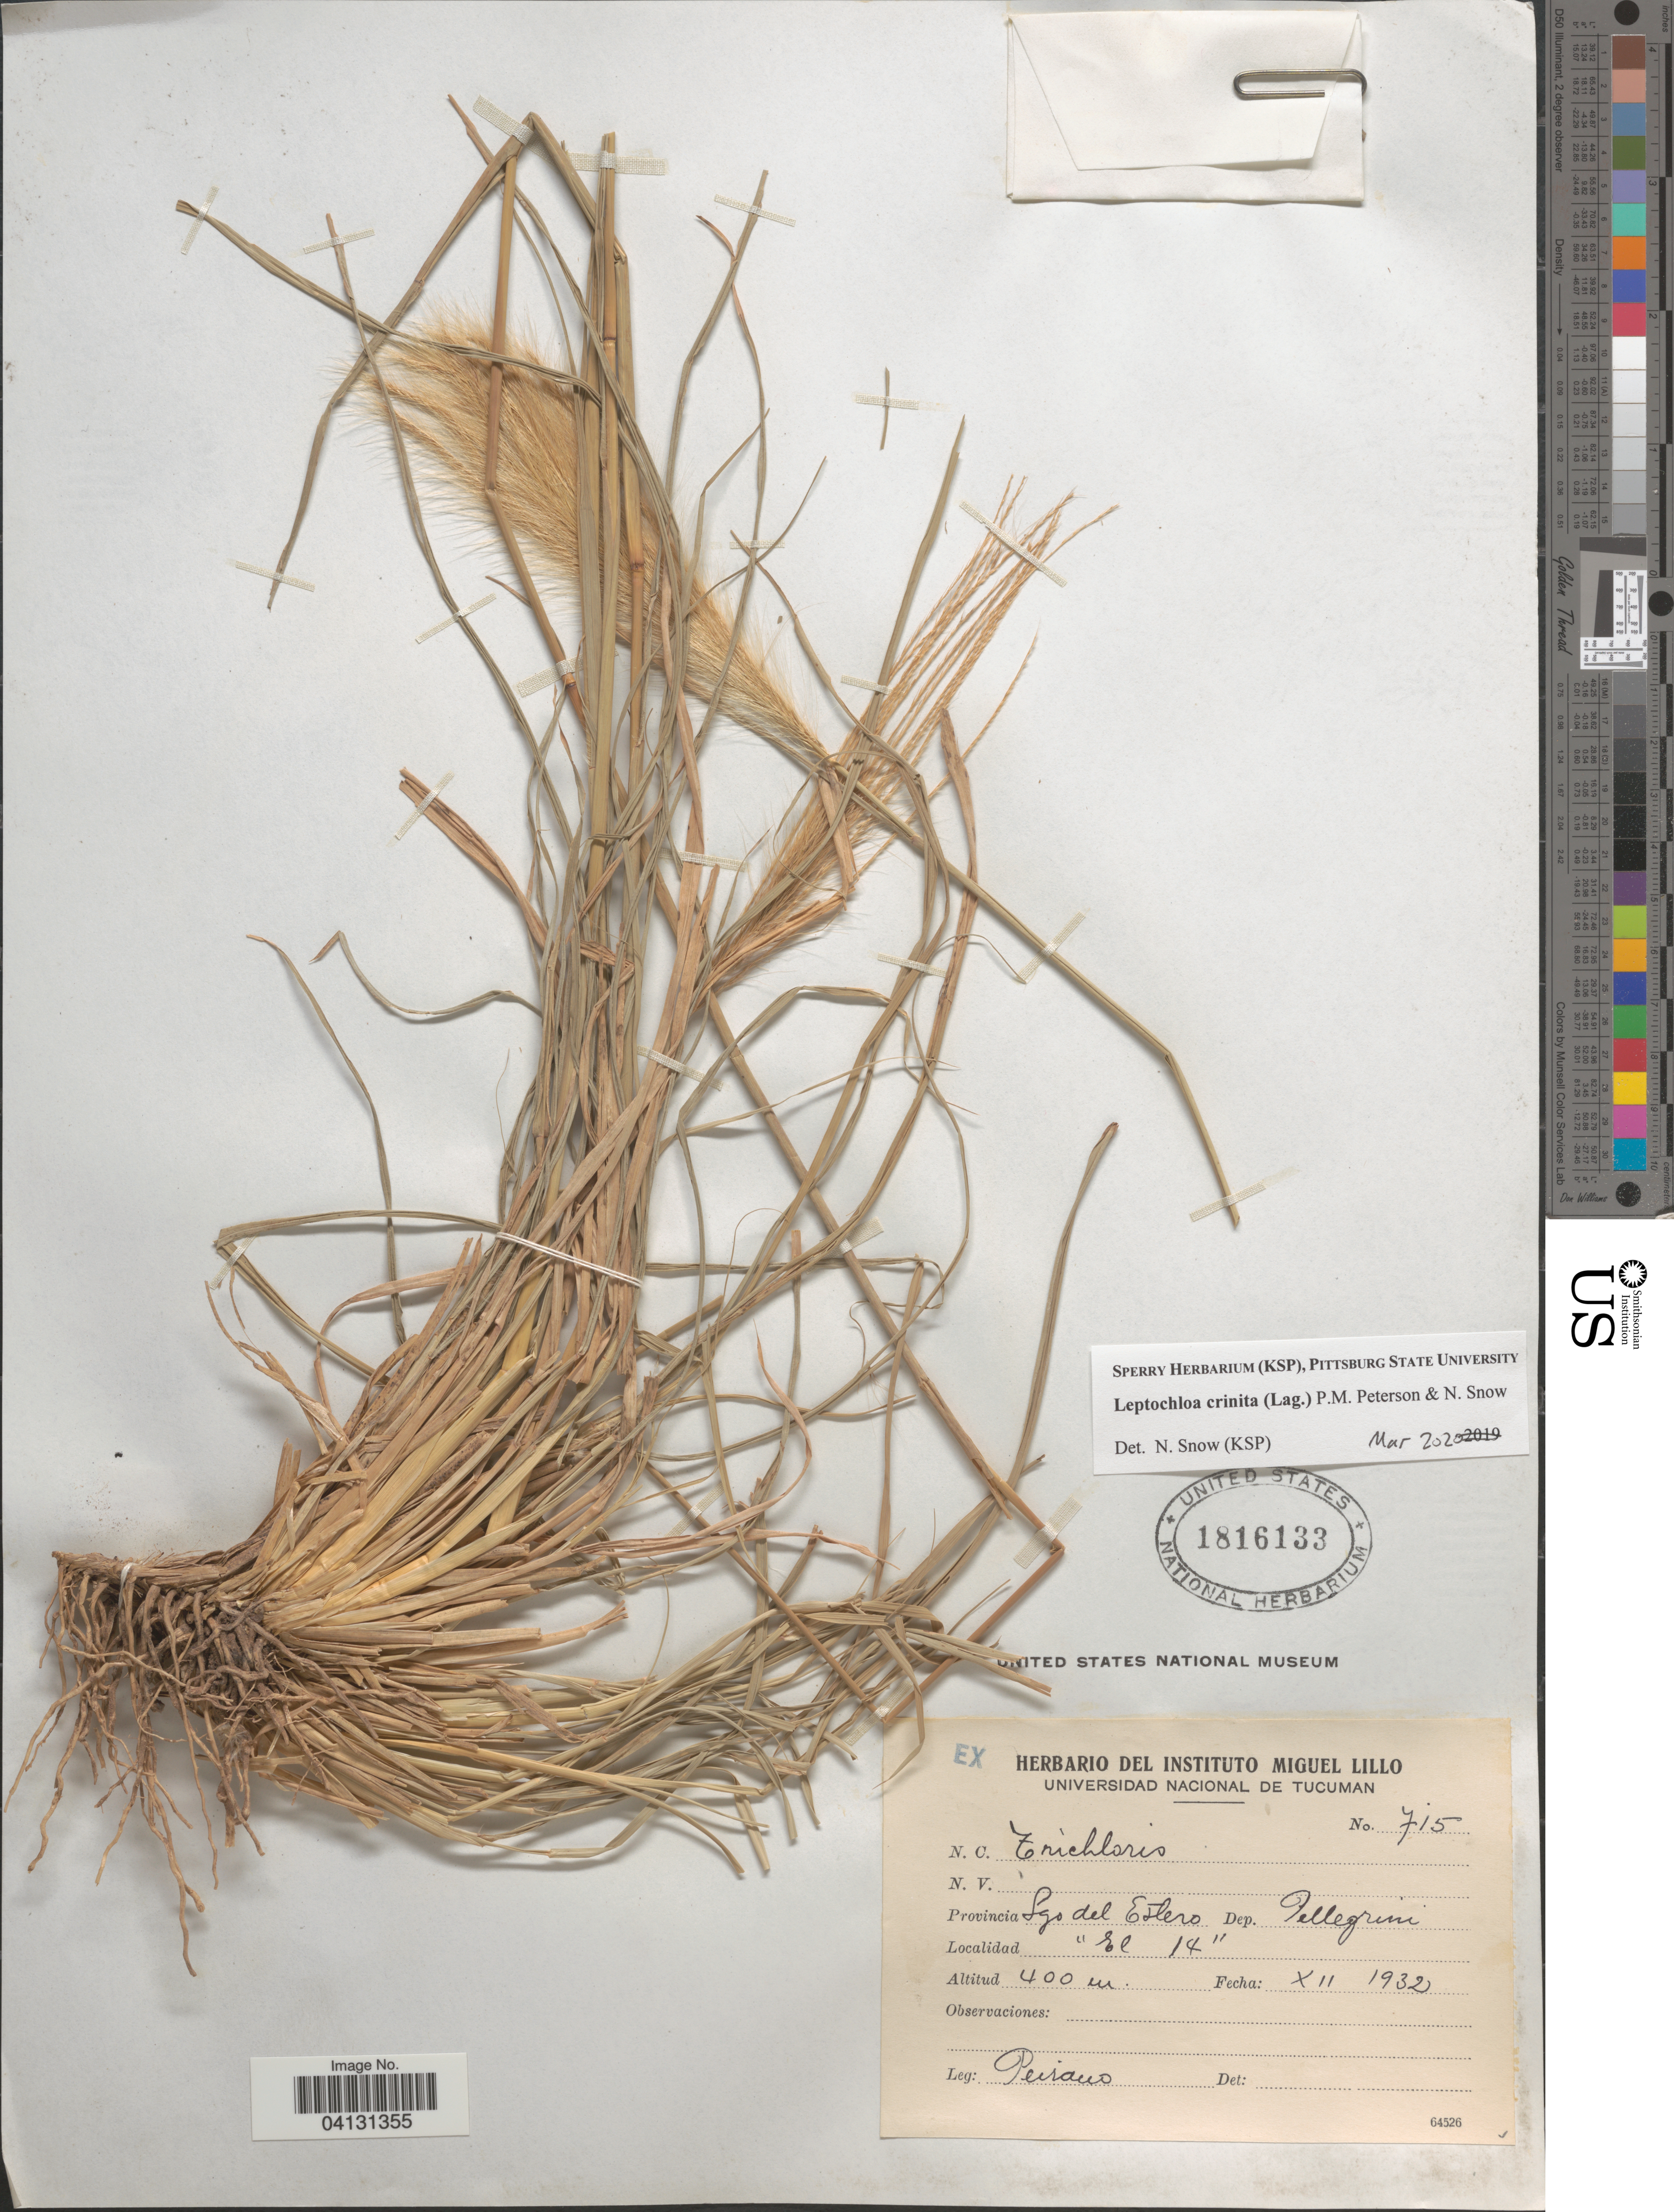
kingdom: Plantae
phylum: Tracheophyta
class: Liliopsida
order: Poales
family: Poaceae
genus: Leptochloa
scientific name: Leptochloa crinita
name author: (Lag.) P.M. Peterson & N. Snow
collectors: Peirano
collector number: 715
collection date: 1932-12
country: Argentina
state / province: Santiago del Estero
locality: Dep. Pellegrini. "El 14".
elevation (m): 400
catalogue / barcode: US 1816133